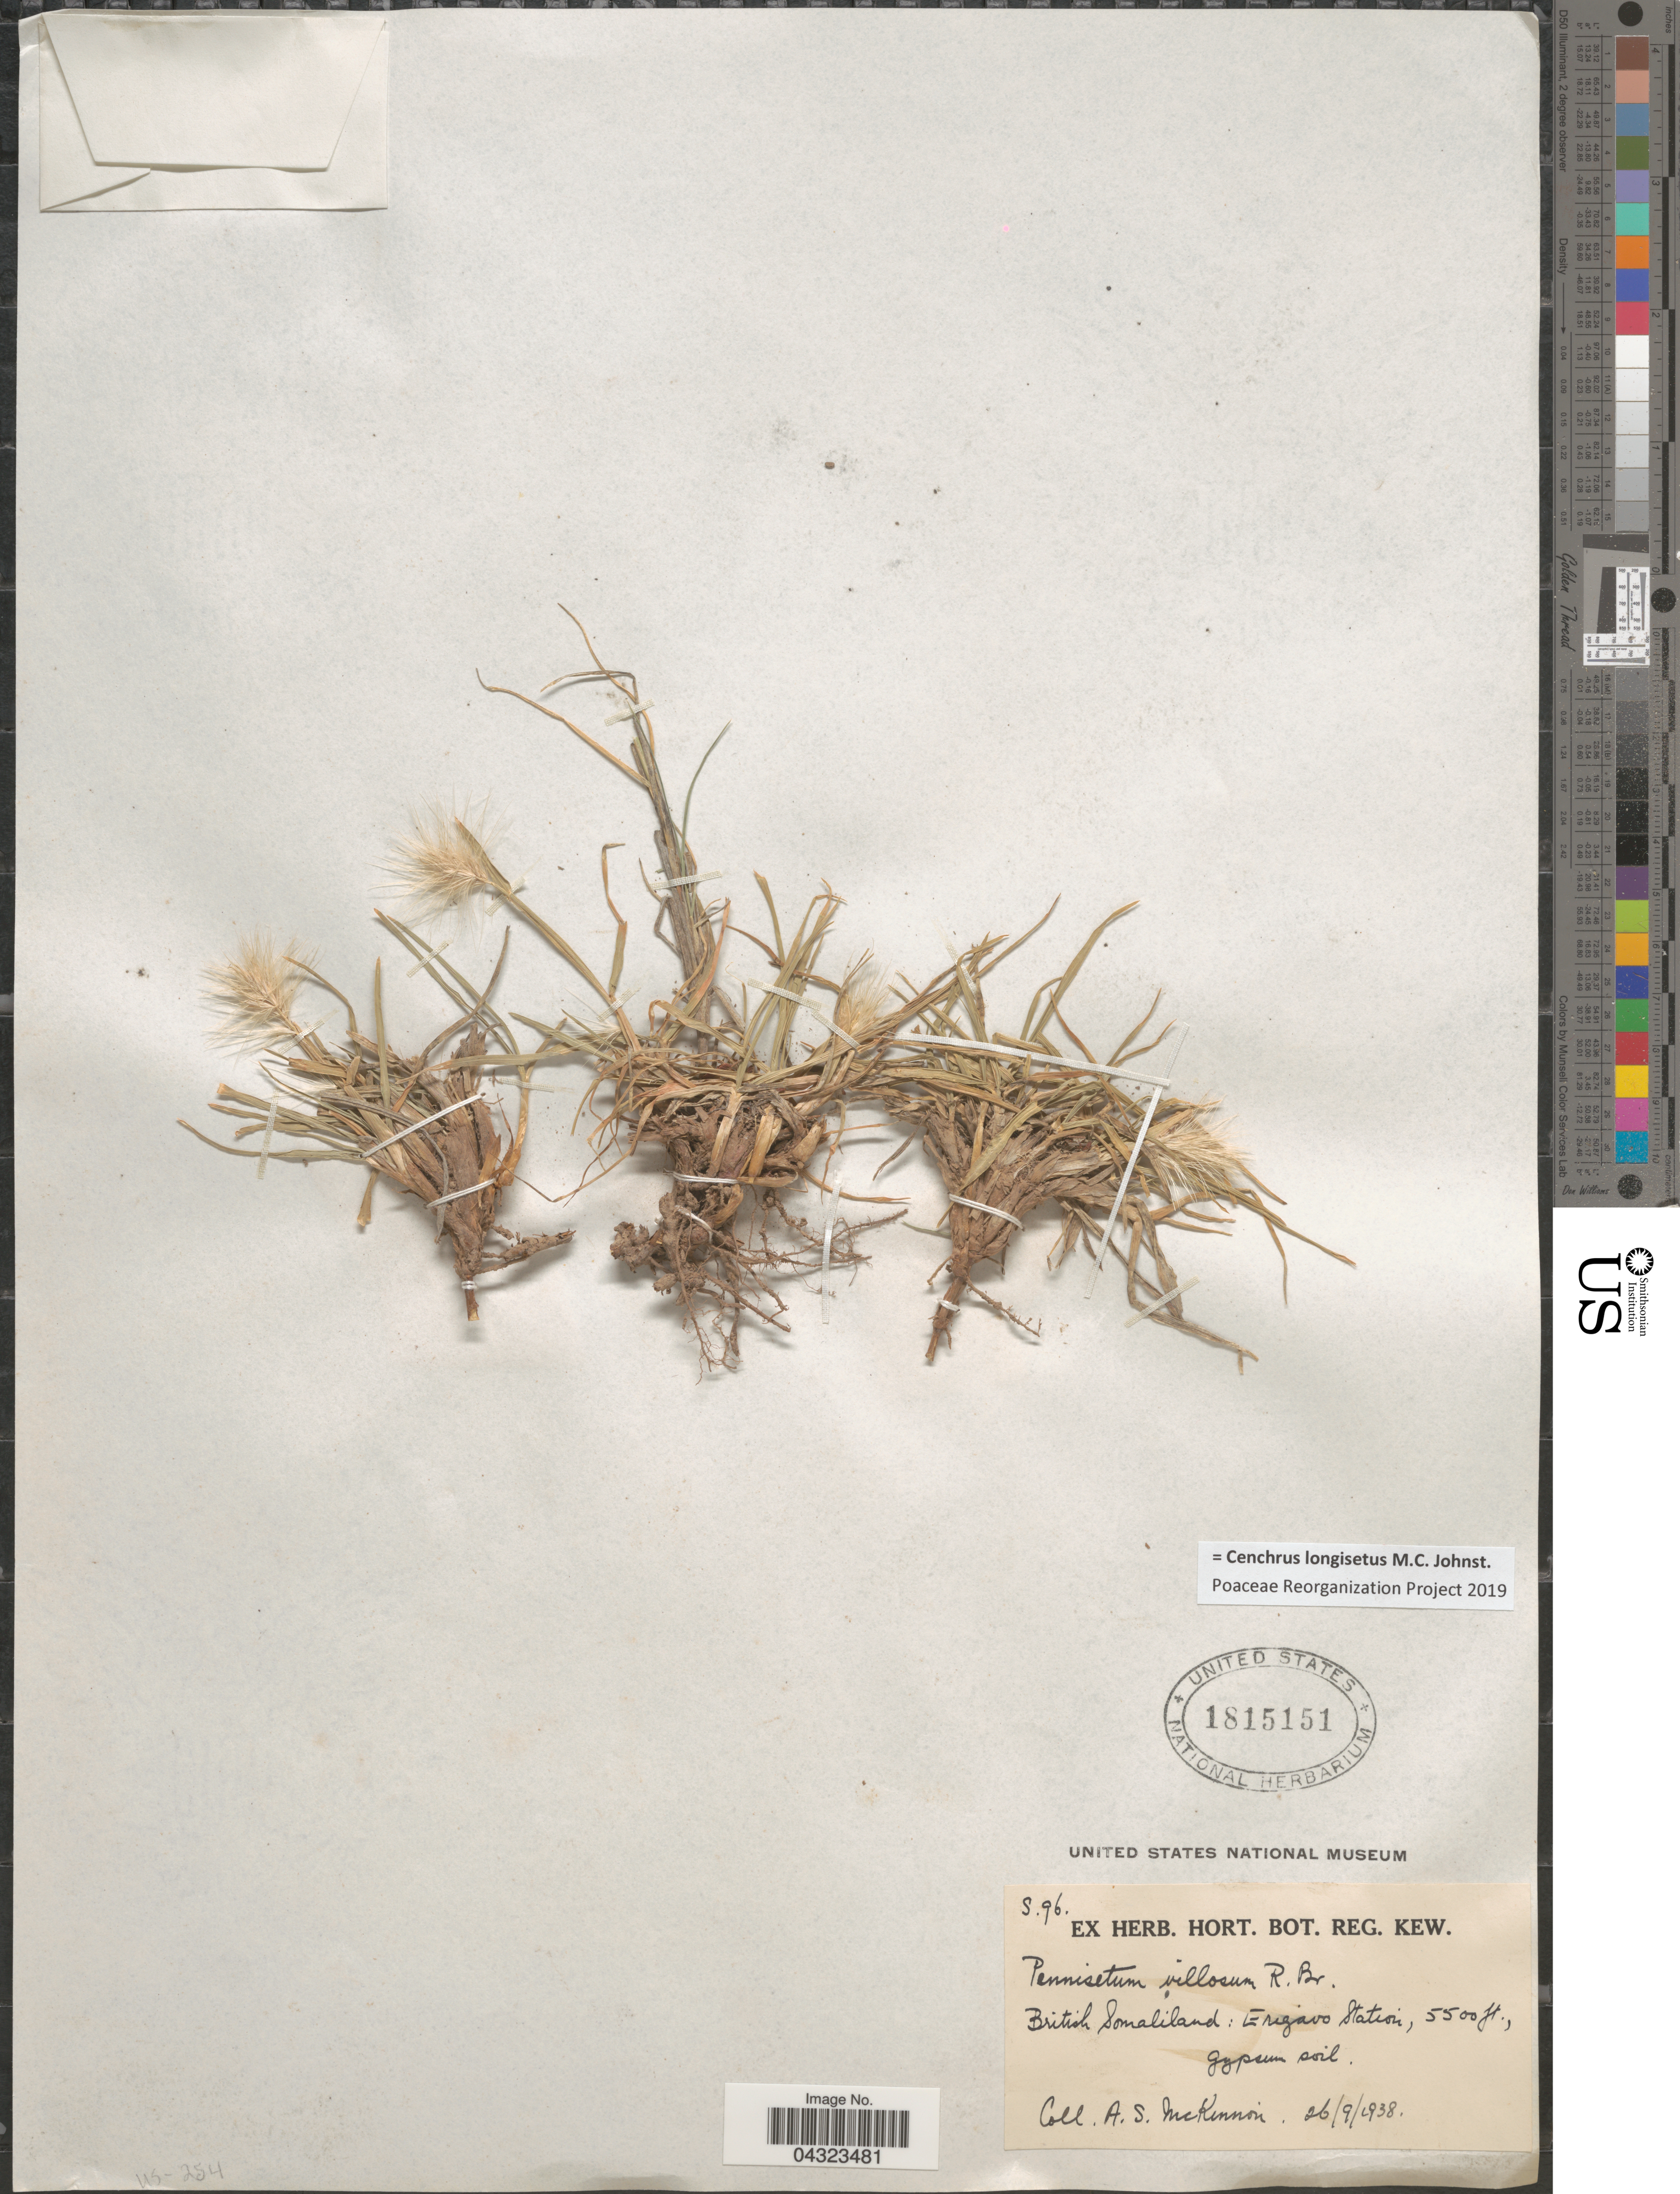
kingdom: Plantae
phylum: Tracheophyta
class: Liliopsida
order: Poales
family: Poaceae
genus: Cenchrus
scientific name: Cenchrus longisetus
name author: M.C. Johnst.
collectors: A. Mckinnon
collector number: S96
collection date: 1938-09-26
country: Somalia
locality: British Somaliland: Erigavo Station.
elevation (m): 1676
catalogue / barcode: US 1815151